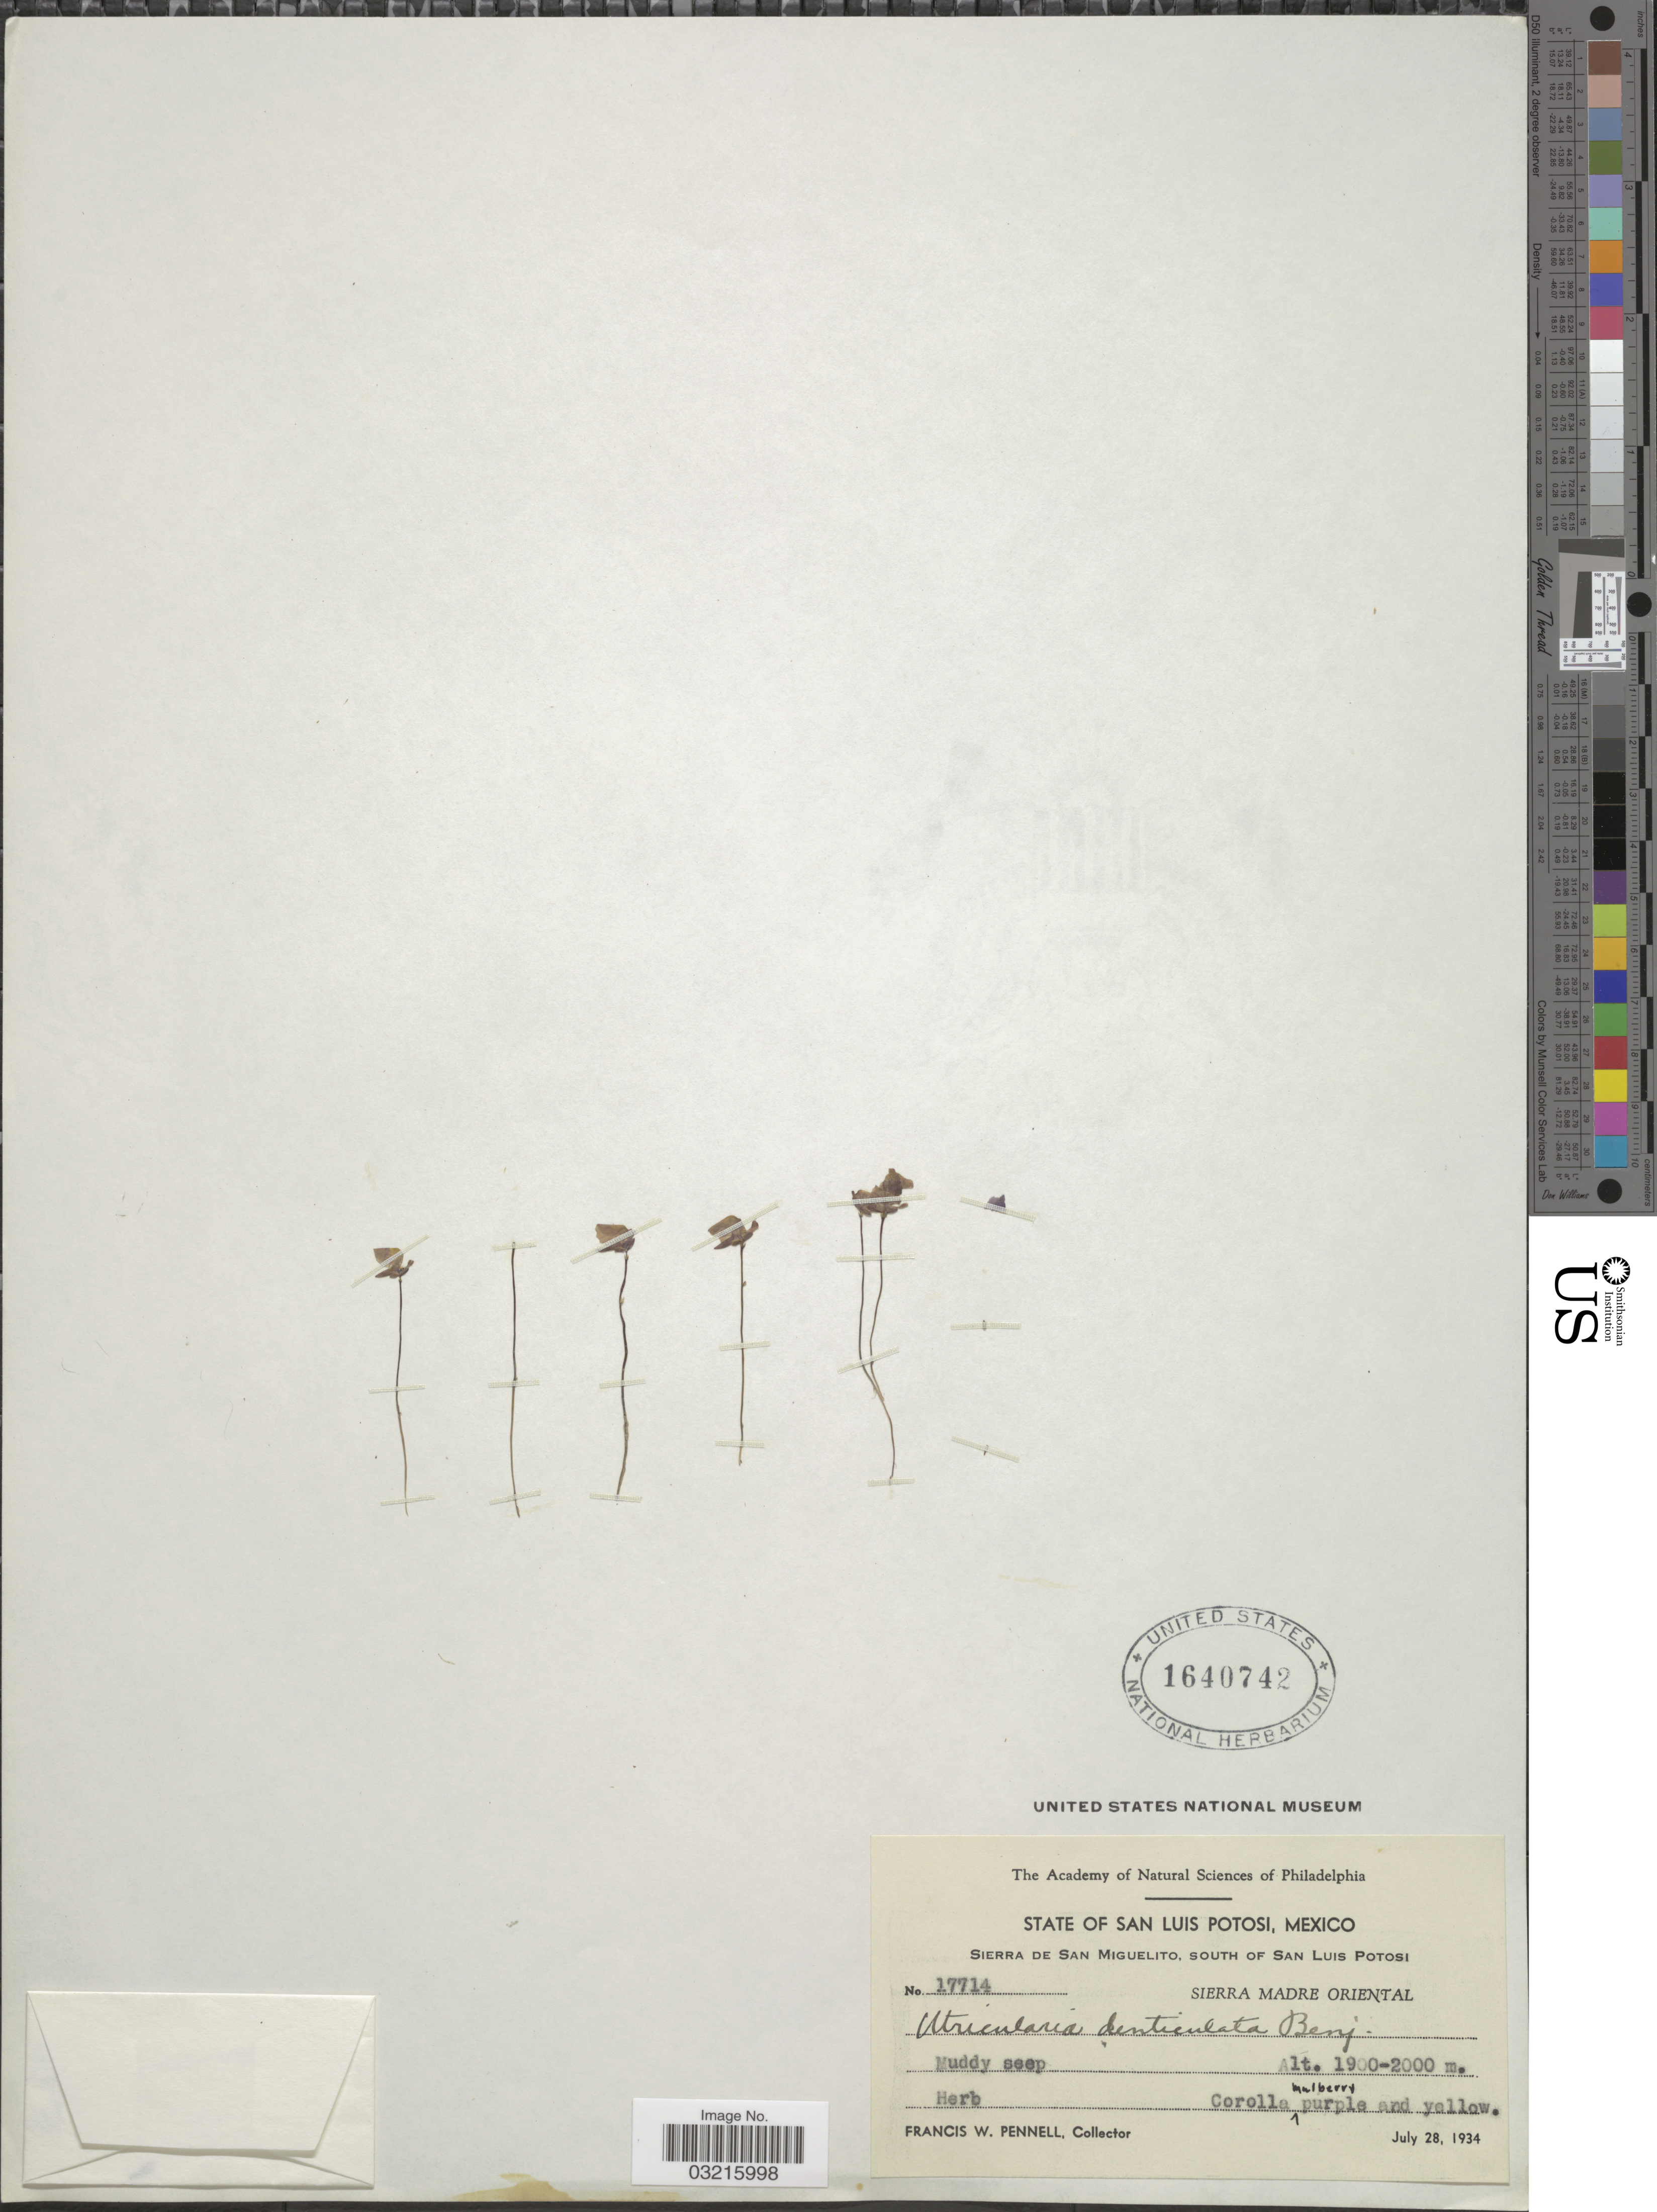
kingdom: Plantae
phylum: Tracheophyta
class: Magnoliopsida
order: Lamiales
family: Lentibulariaceae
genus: Utricularia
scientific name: Utricularia livida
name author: E. Mey.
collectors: F. W. Pennell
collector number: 17714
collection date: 1934-07-28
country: Mexico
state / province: San Luis Potosí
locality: Sierra de San Miguelito, South of San Luis Potosi, Sierra Madre Oriental.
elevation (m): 1900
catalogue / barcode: US 1640742